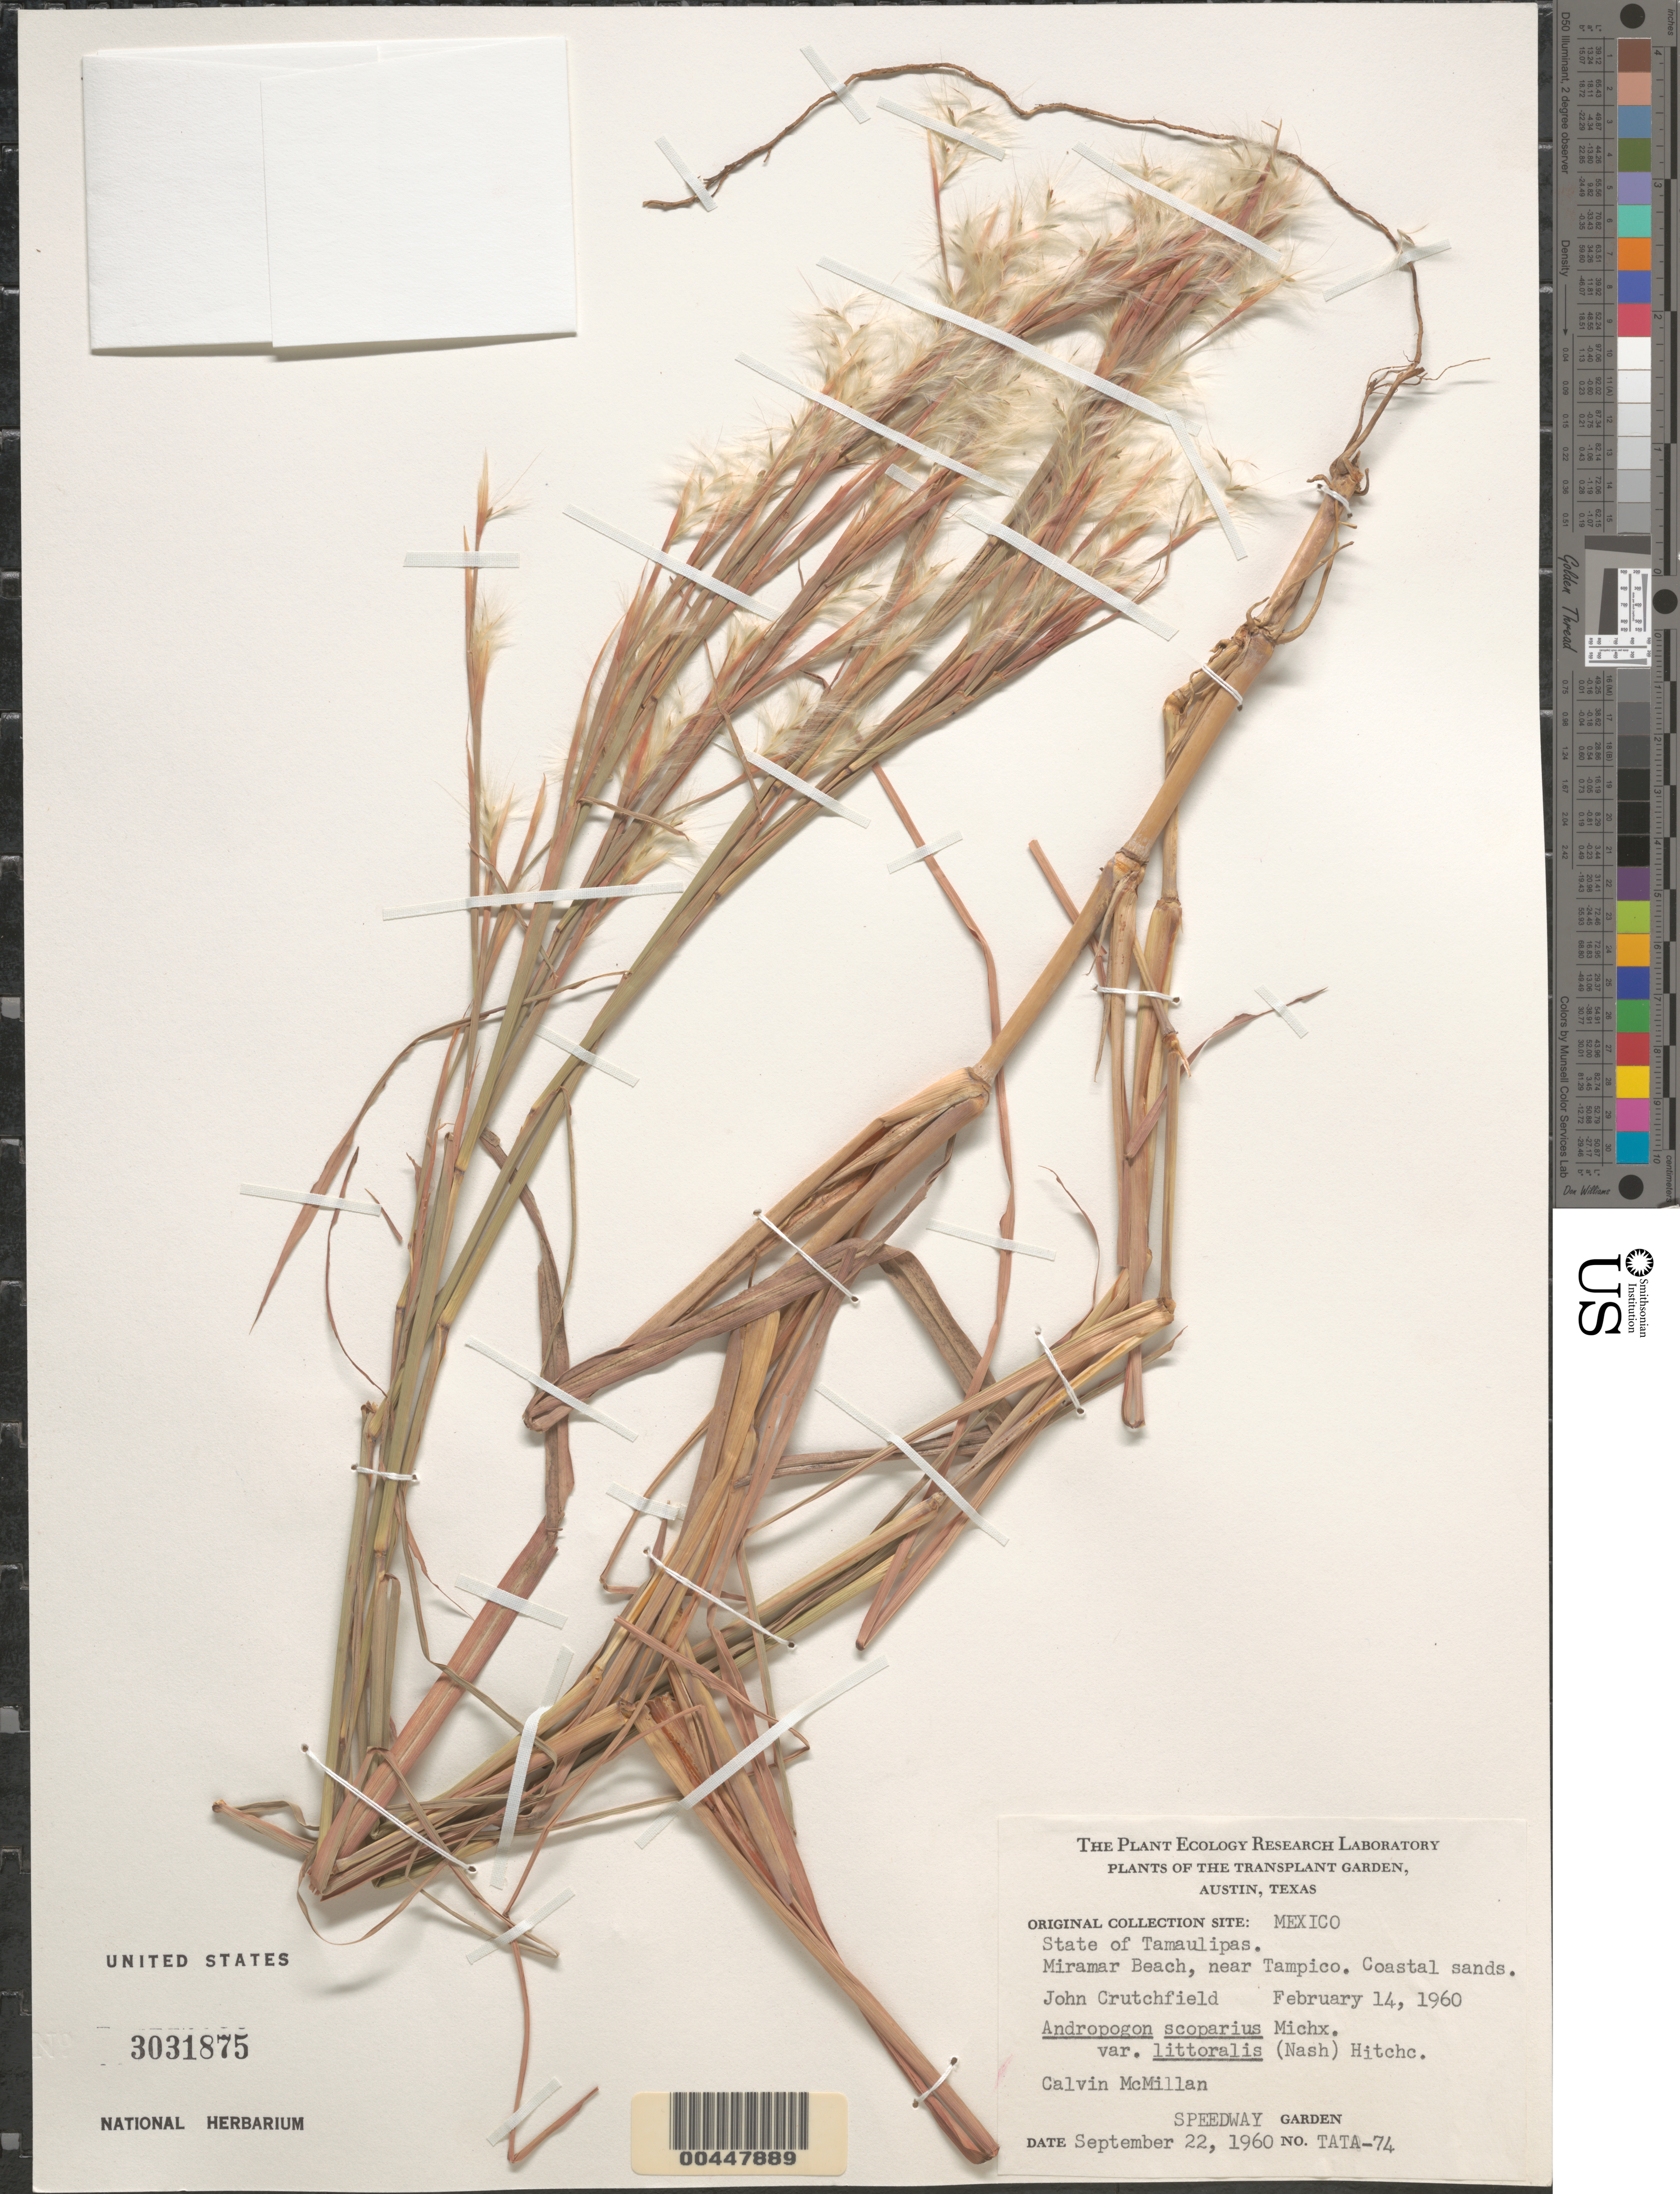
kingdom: Plantae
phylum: Tracheophyta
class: Liliopsida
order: Poales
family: Poaceae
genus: Andropogon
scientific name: Andropogon scoparius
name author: Michx.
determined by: McMillan, C.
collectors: J. Crutchfield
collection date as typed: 14 Feb 1960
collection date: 1960-02-14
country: Mexico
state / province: Tamaulipas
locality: Miramar Beach, near Tampico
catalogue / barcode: US 3031875